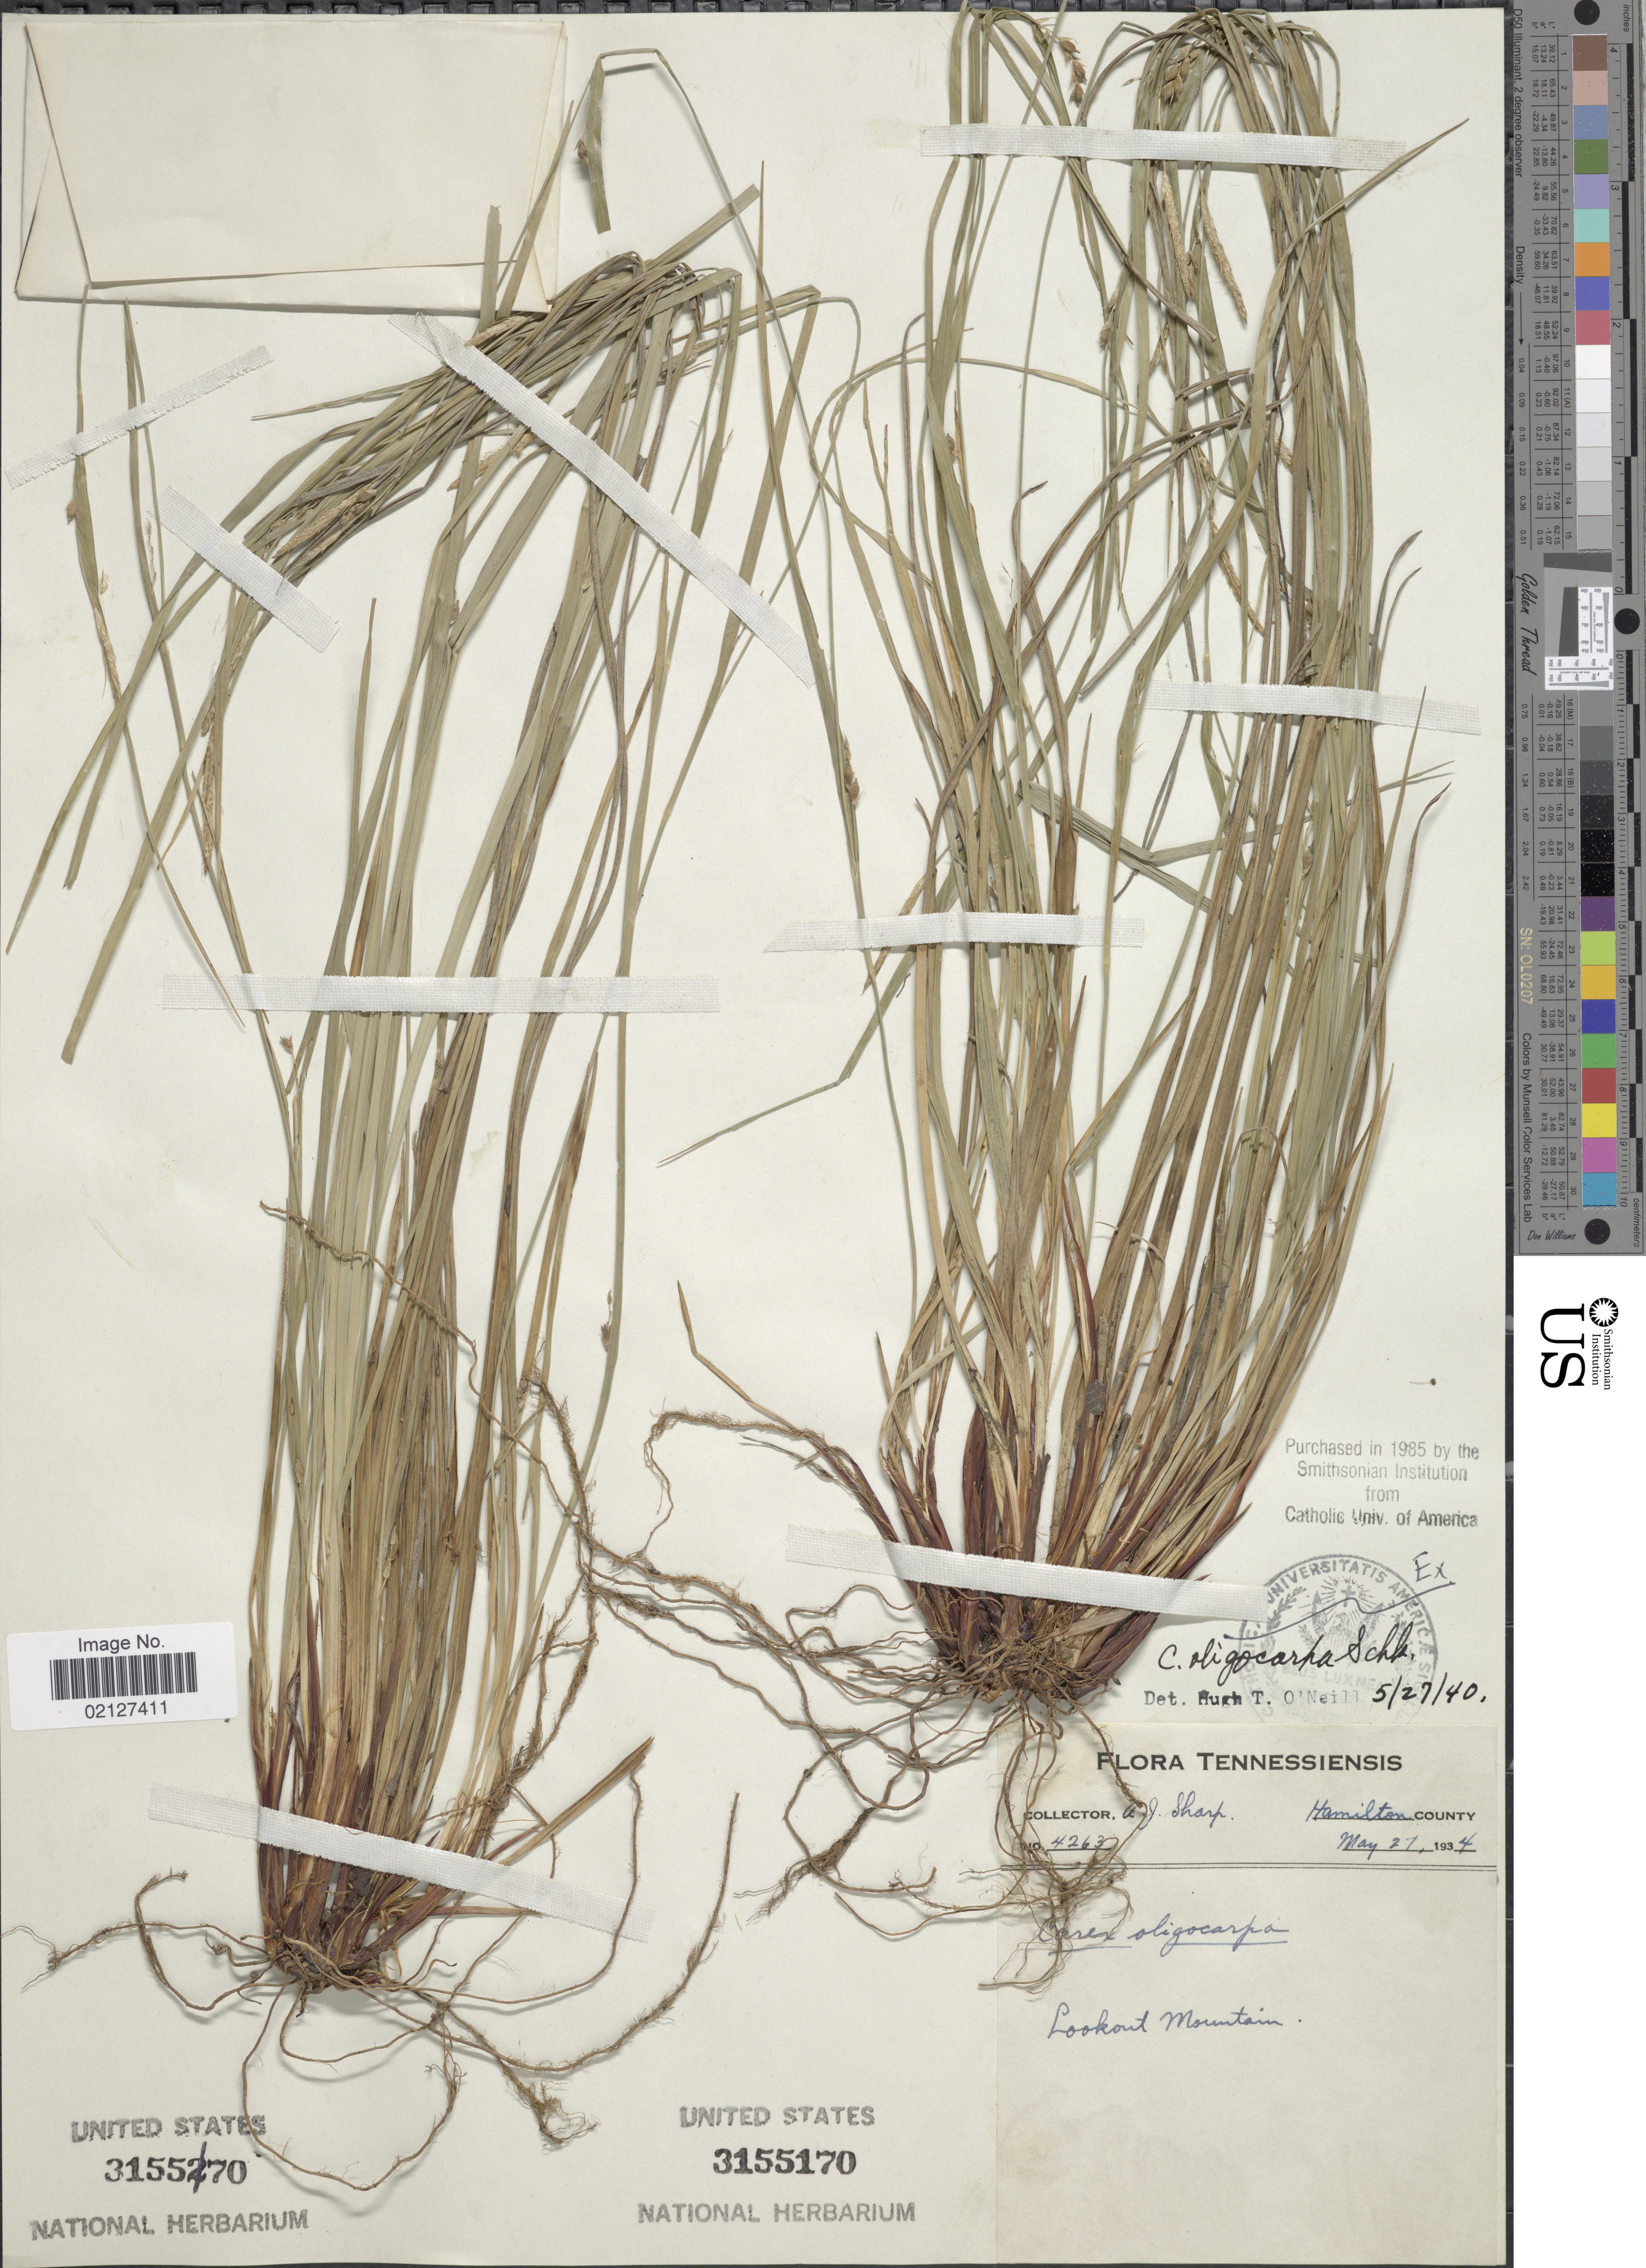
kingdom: Plantae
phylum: Tracheophyta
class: Liliopsida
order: Poales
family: Cyperaceae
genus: Carex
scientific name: Carex oligocarpa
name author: Willd.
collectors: A. J. Sharp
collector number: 4263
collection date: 1934-05-27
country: United States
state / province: Tennessee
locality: Lookout Mountain, Hamilton County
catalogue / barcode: US 3155170